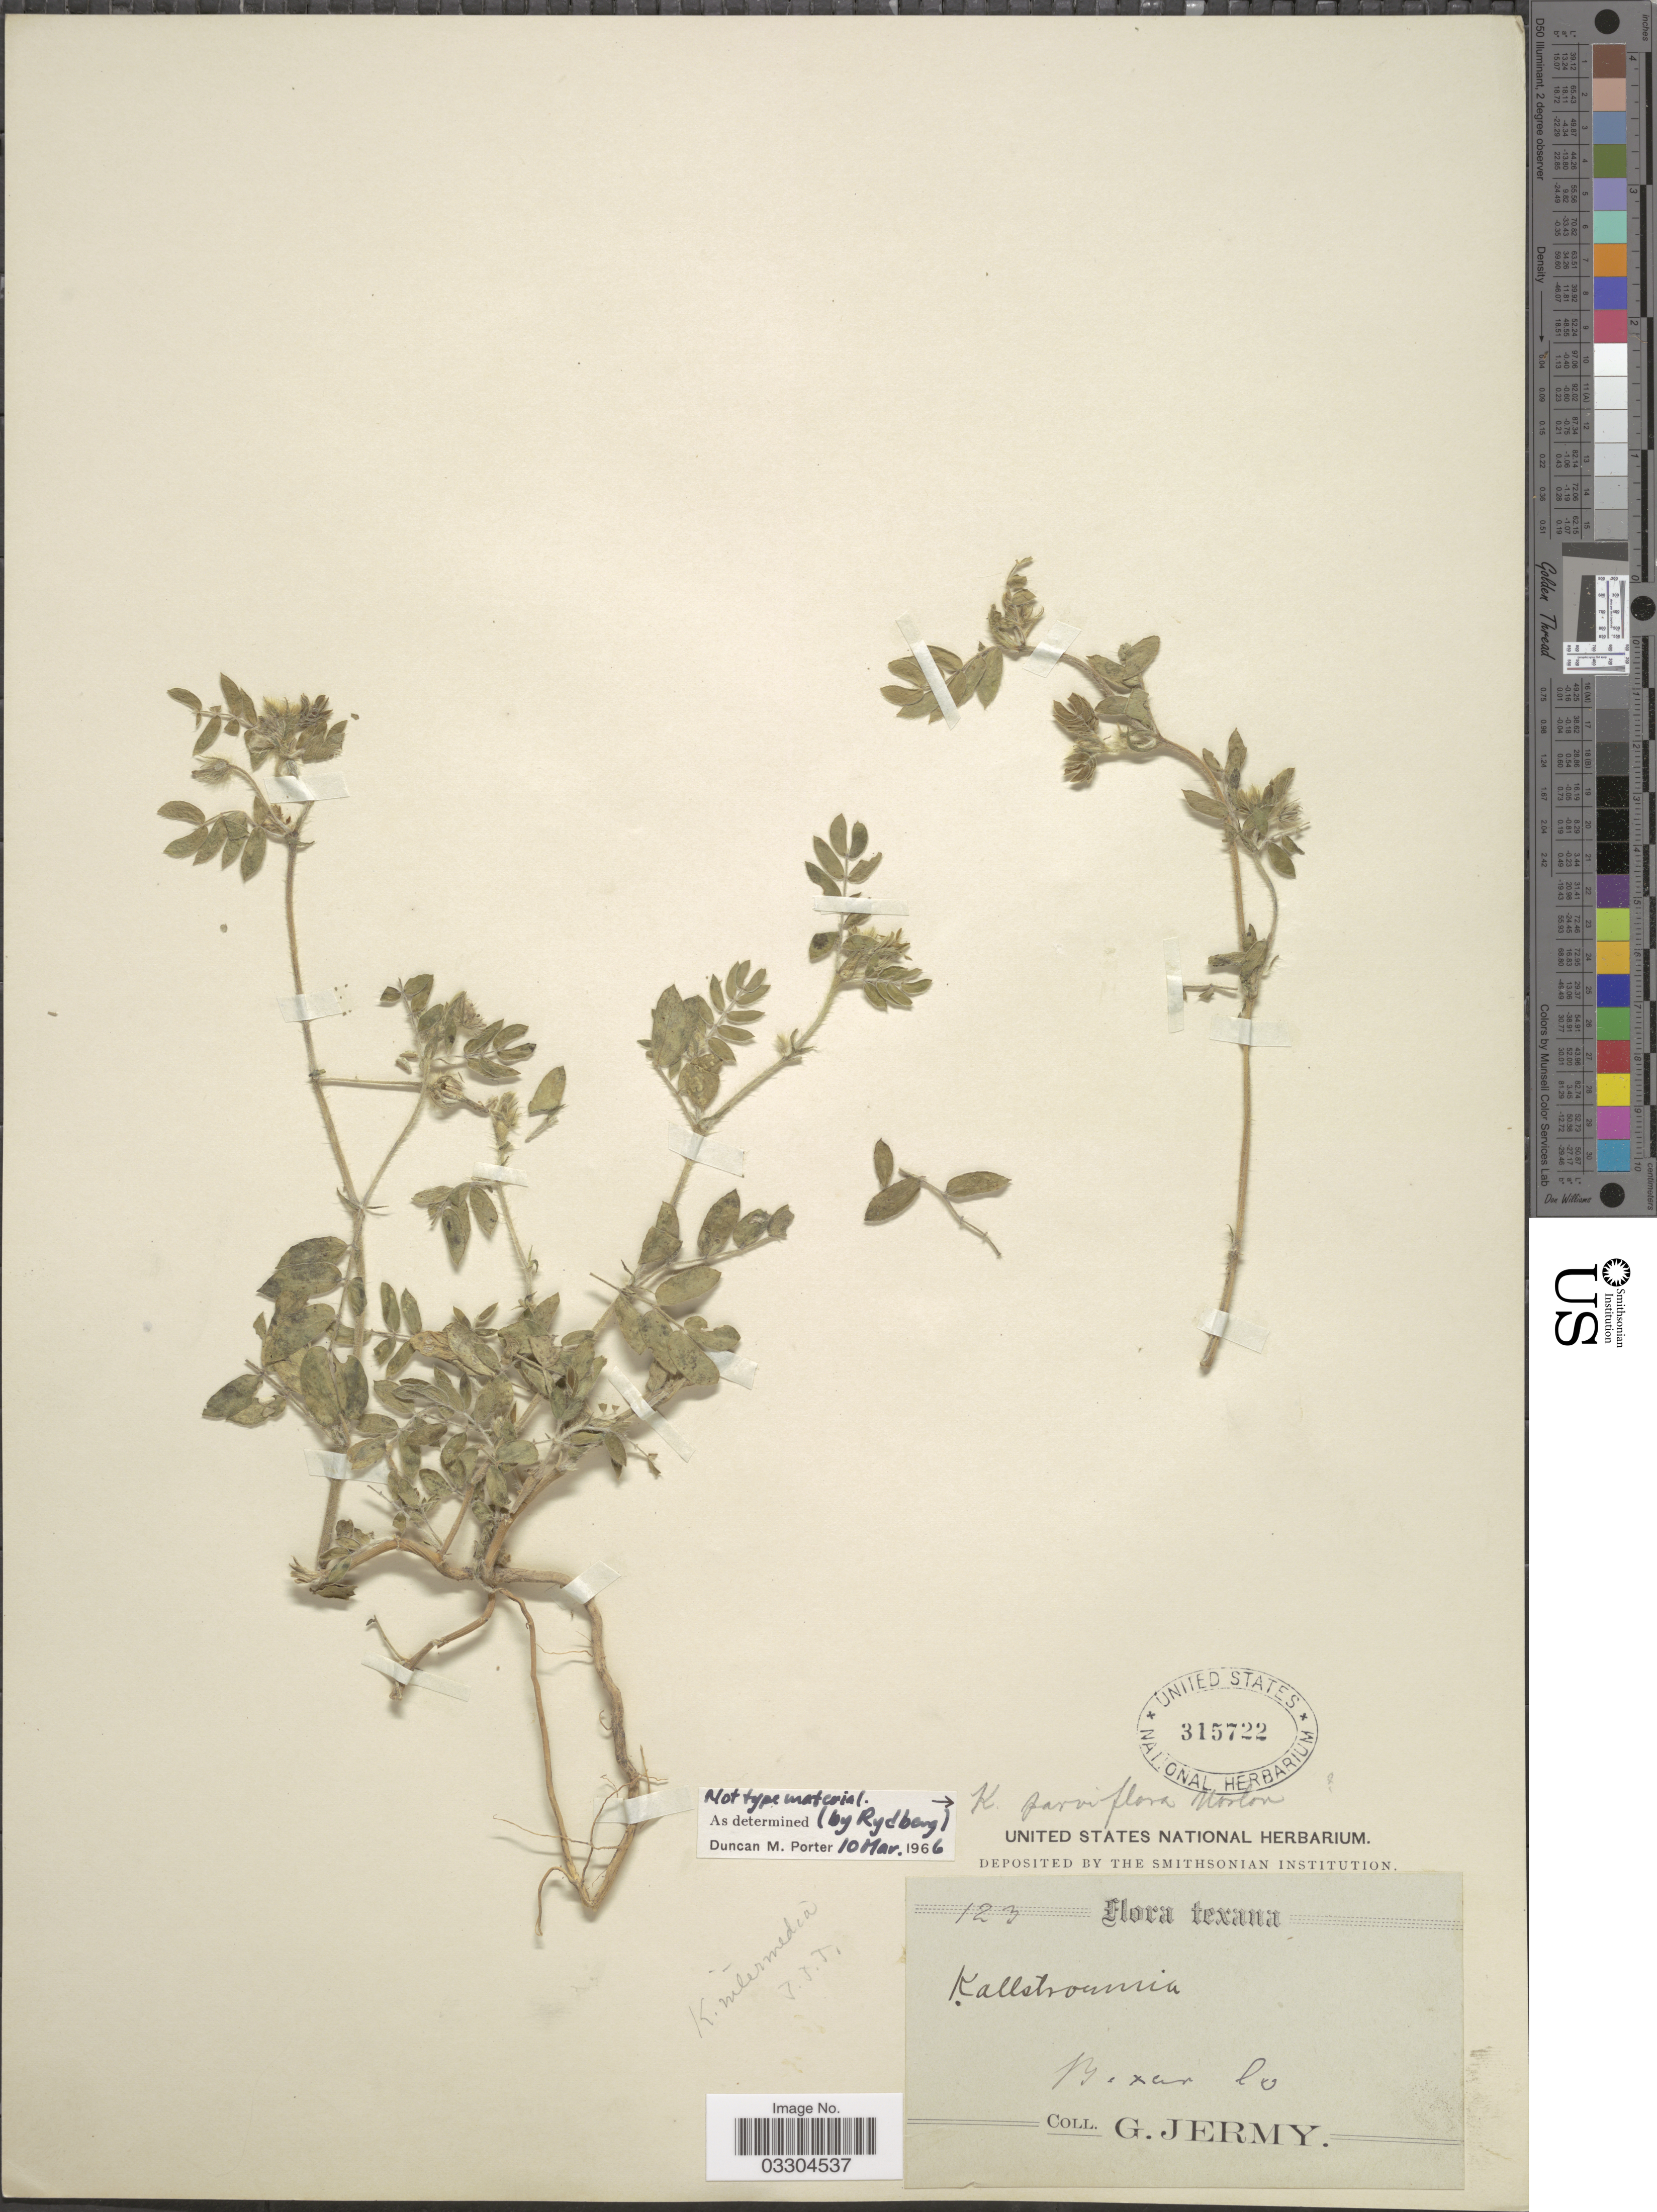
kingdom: Plantae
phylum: Tracheophyta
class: Magnoliopsida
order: Zygophyllales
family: Zygophyllaceae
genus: Kallstroemia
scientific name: Kallstroemia parviflora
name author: Norton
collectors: G. Jermy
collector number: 123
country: United States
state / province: Texas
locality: Bexar Co.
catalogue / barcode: US 315722